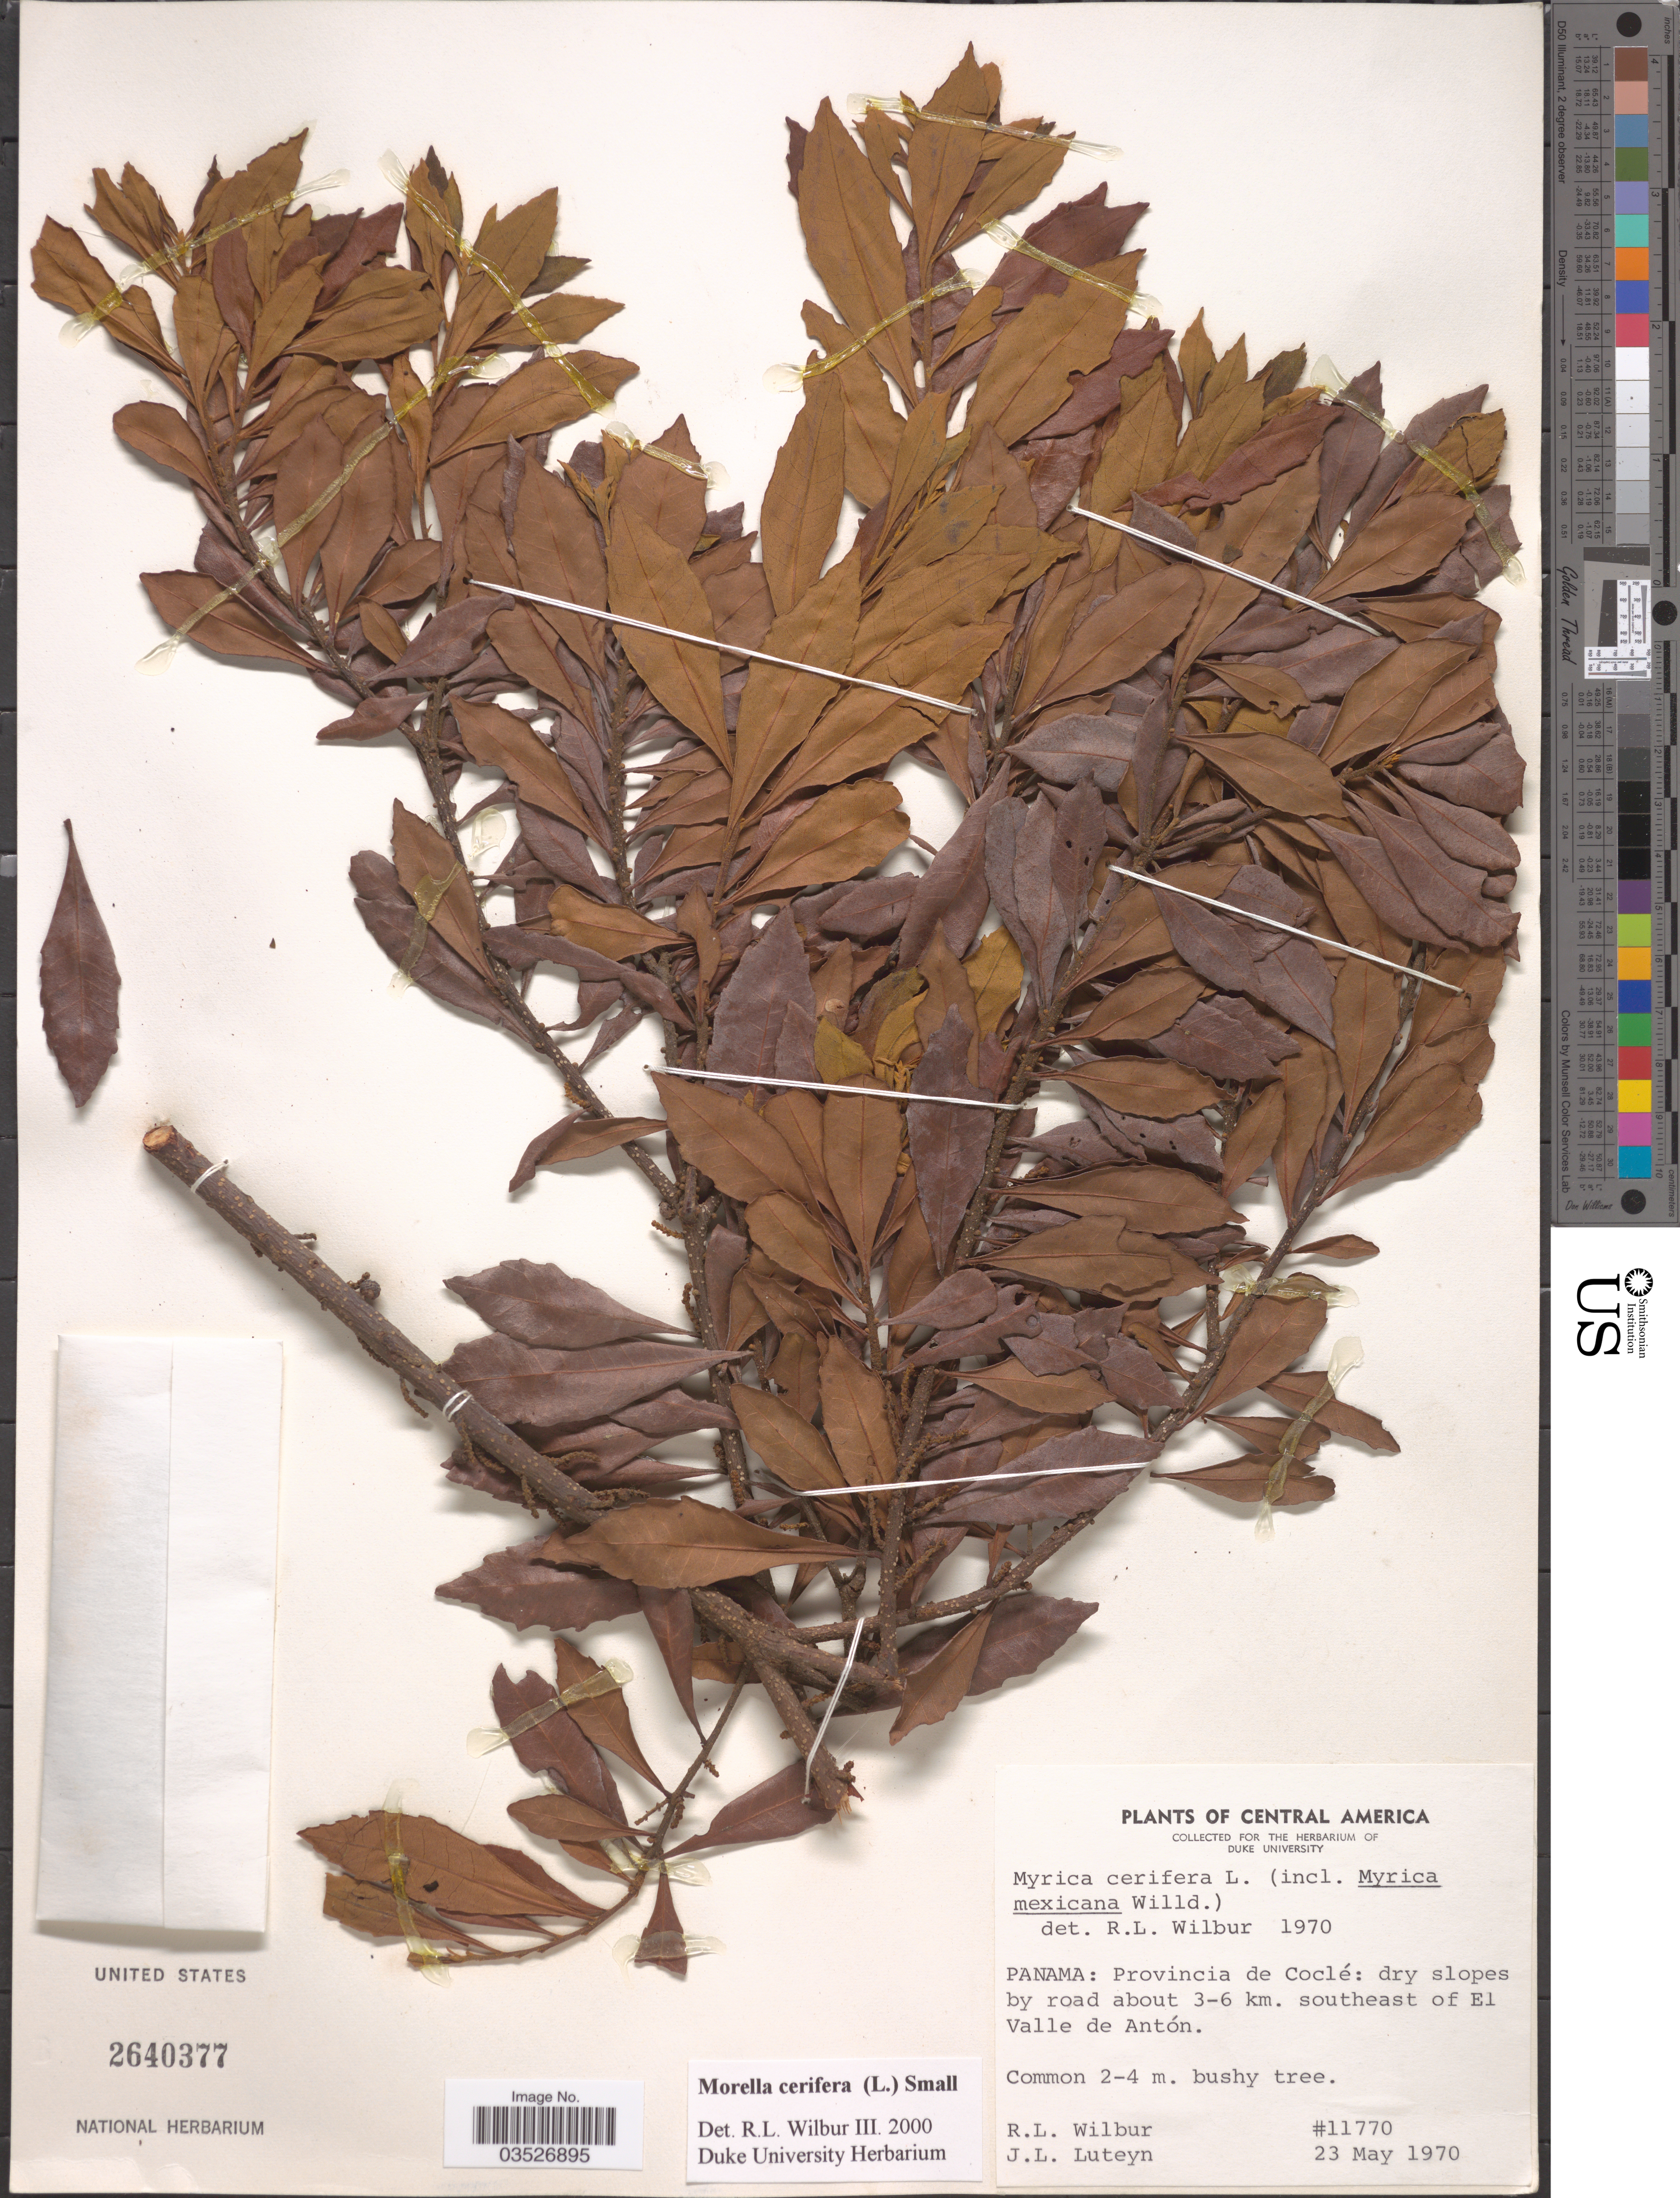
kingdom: Plantae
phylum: Tracheophyta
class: Magnoliopsida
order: Fagales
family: Myricaceae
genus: Morella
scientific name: Morella cerifera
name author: (L.) Small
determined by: Wilbur, R. L.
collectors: R. L. Wilbur & J. Luteyn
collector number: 11770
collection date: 1970-05-23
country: Panama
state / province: Coclé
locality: Dry slopes by road about 3-6 km. southeast of El Valle de Antón.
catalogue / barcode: US 2640377